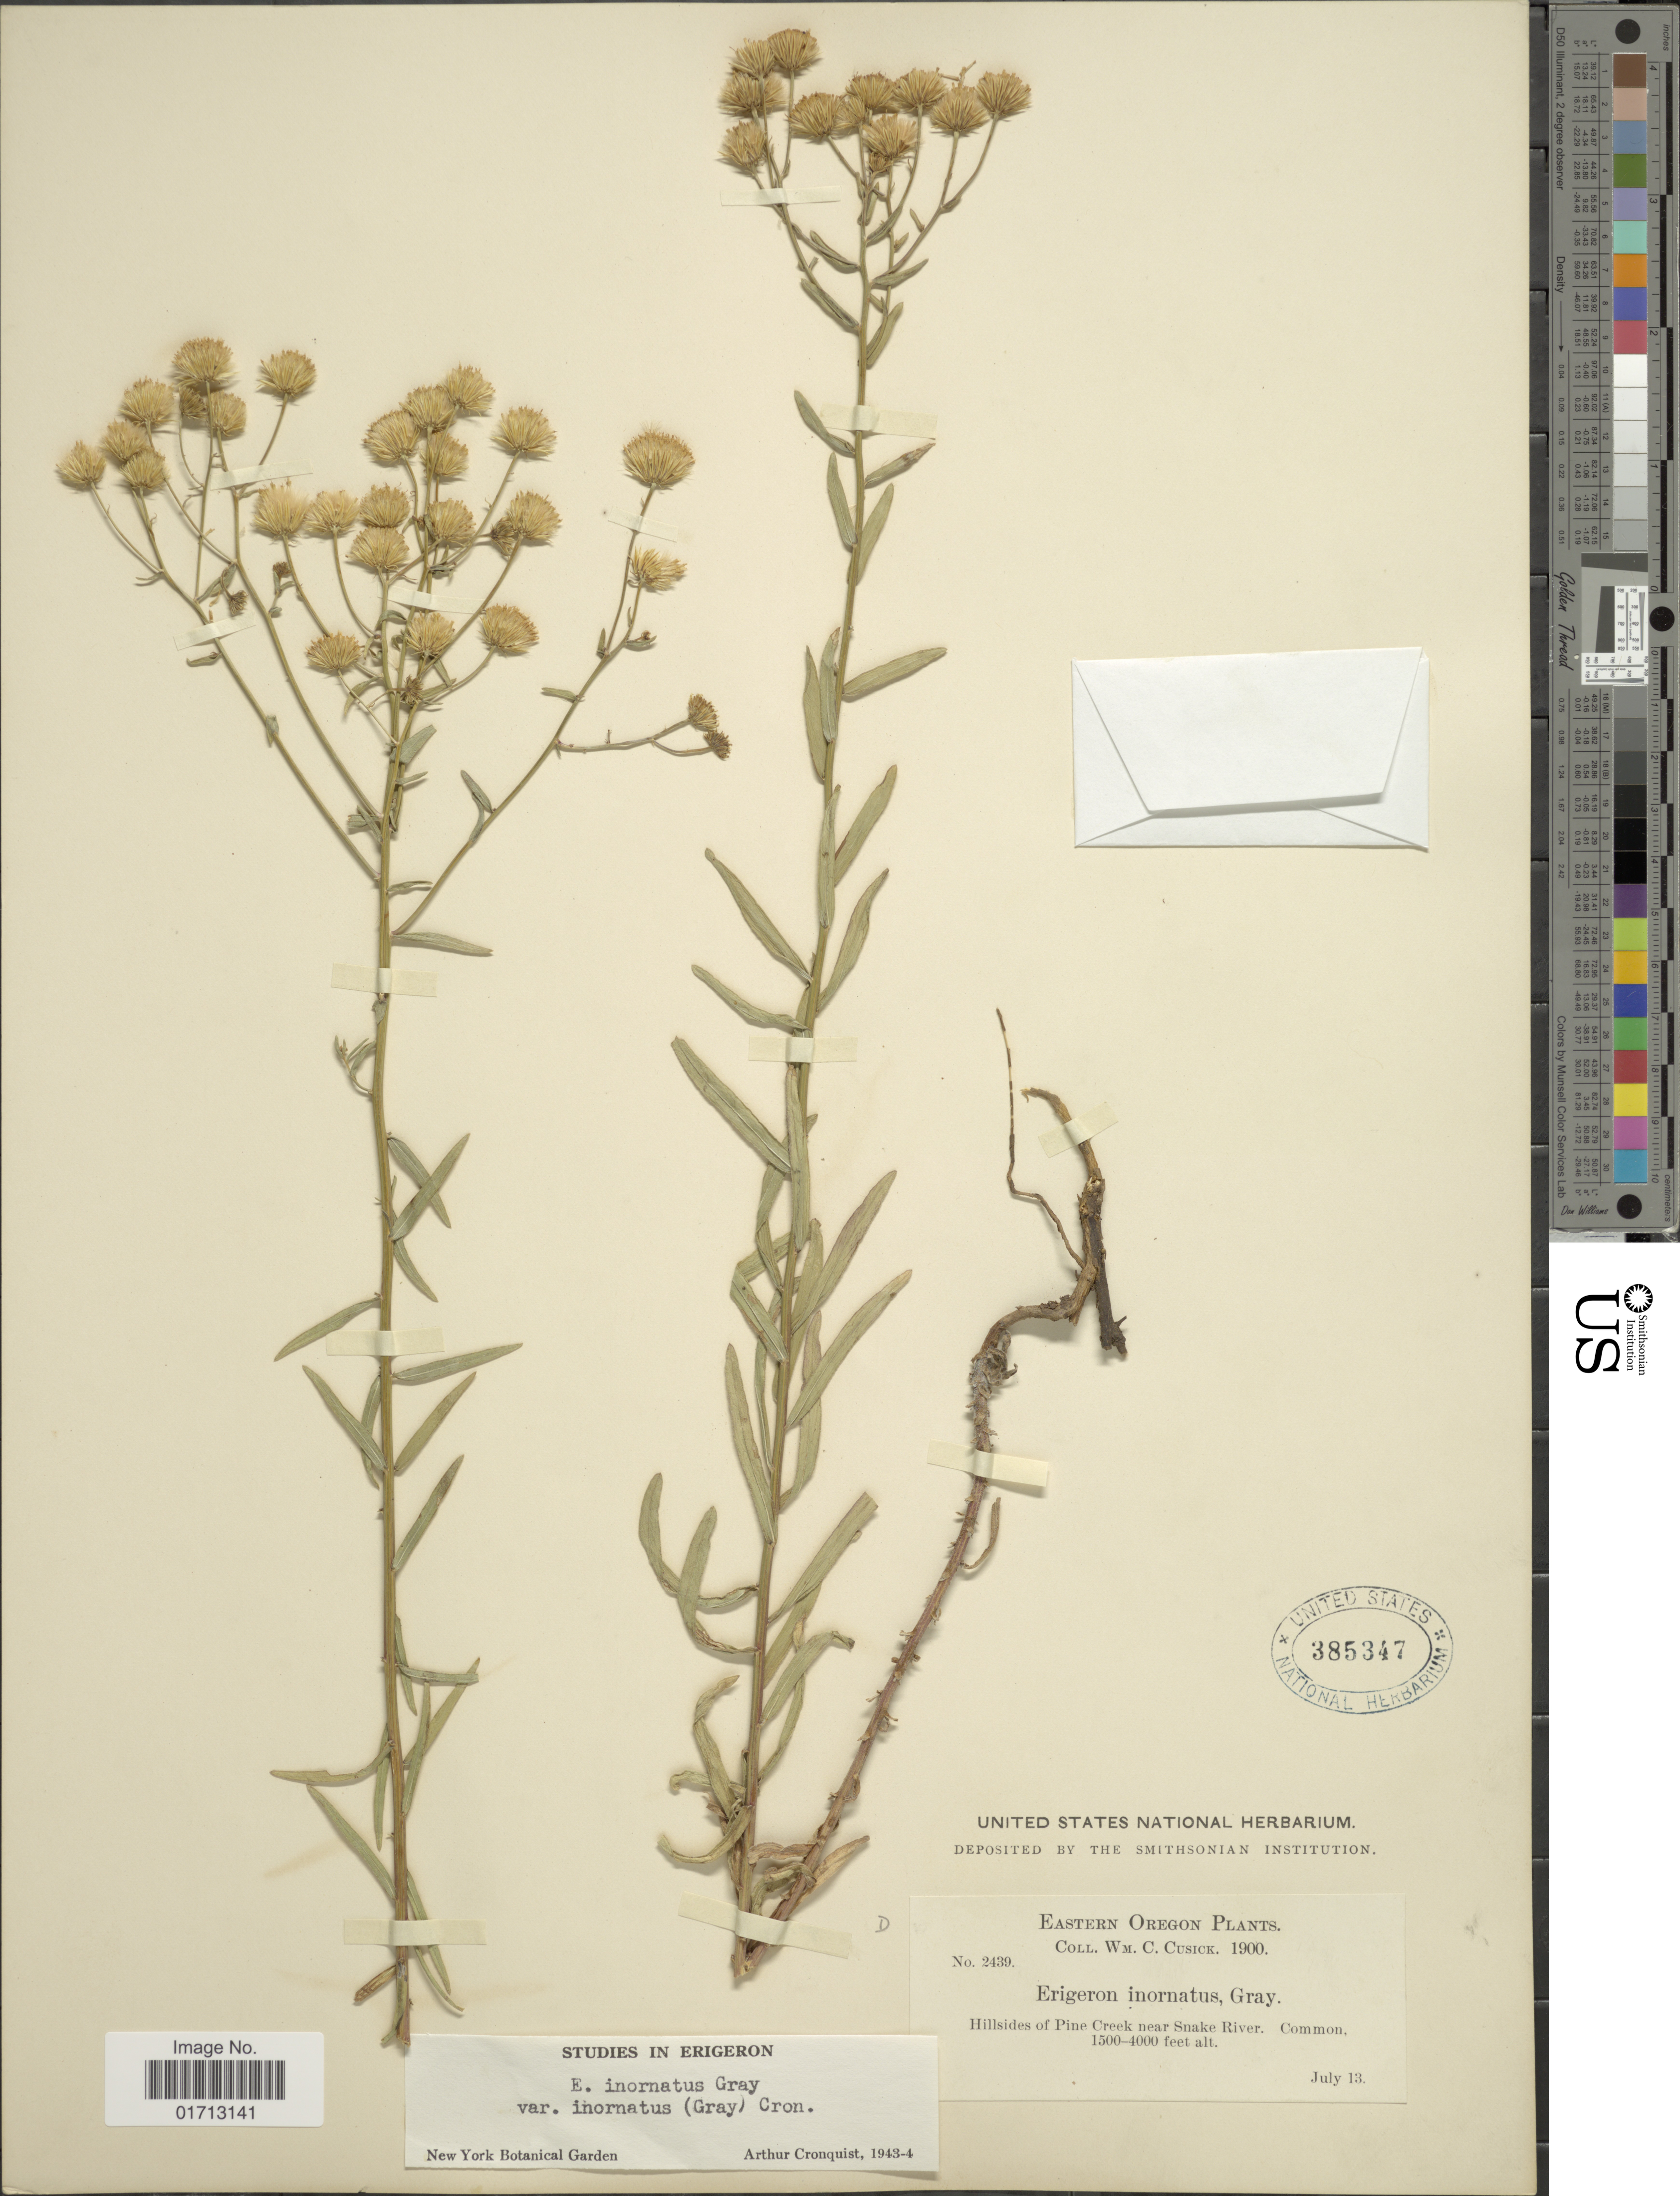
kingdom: Plantae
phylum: Tracheophyta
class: Magnoliopsida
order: Asterales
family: Asteraceae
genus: Erigeron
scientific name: Erigeron inornatus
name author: (A. Gray) A. Gray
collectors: W. C. Cusick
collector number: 2439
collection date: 1900-07-13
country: United States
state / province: Oregon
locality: Eastern Oregon, Hillsides of Pine Creek near Snake River.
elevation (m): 457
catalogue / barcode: US 385347